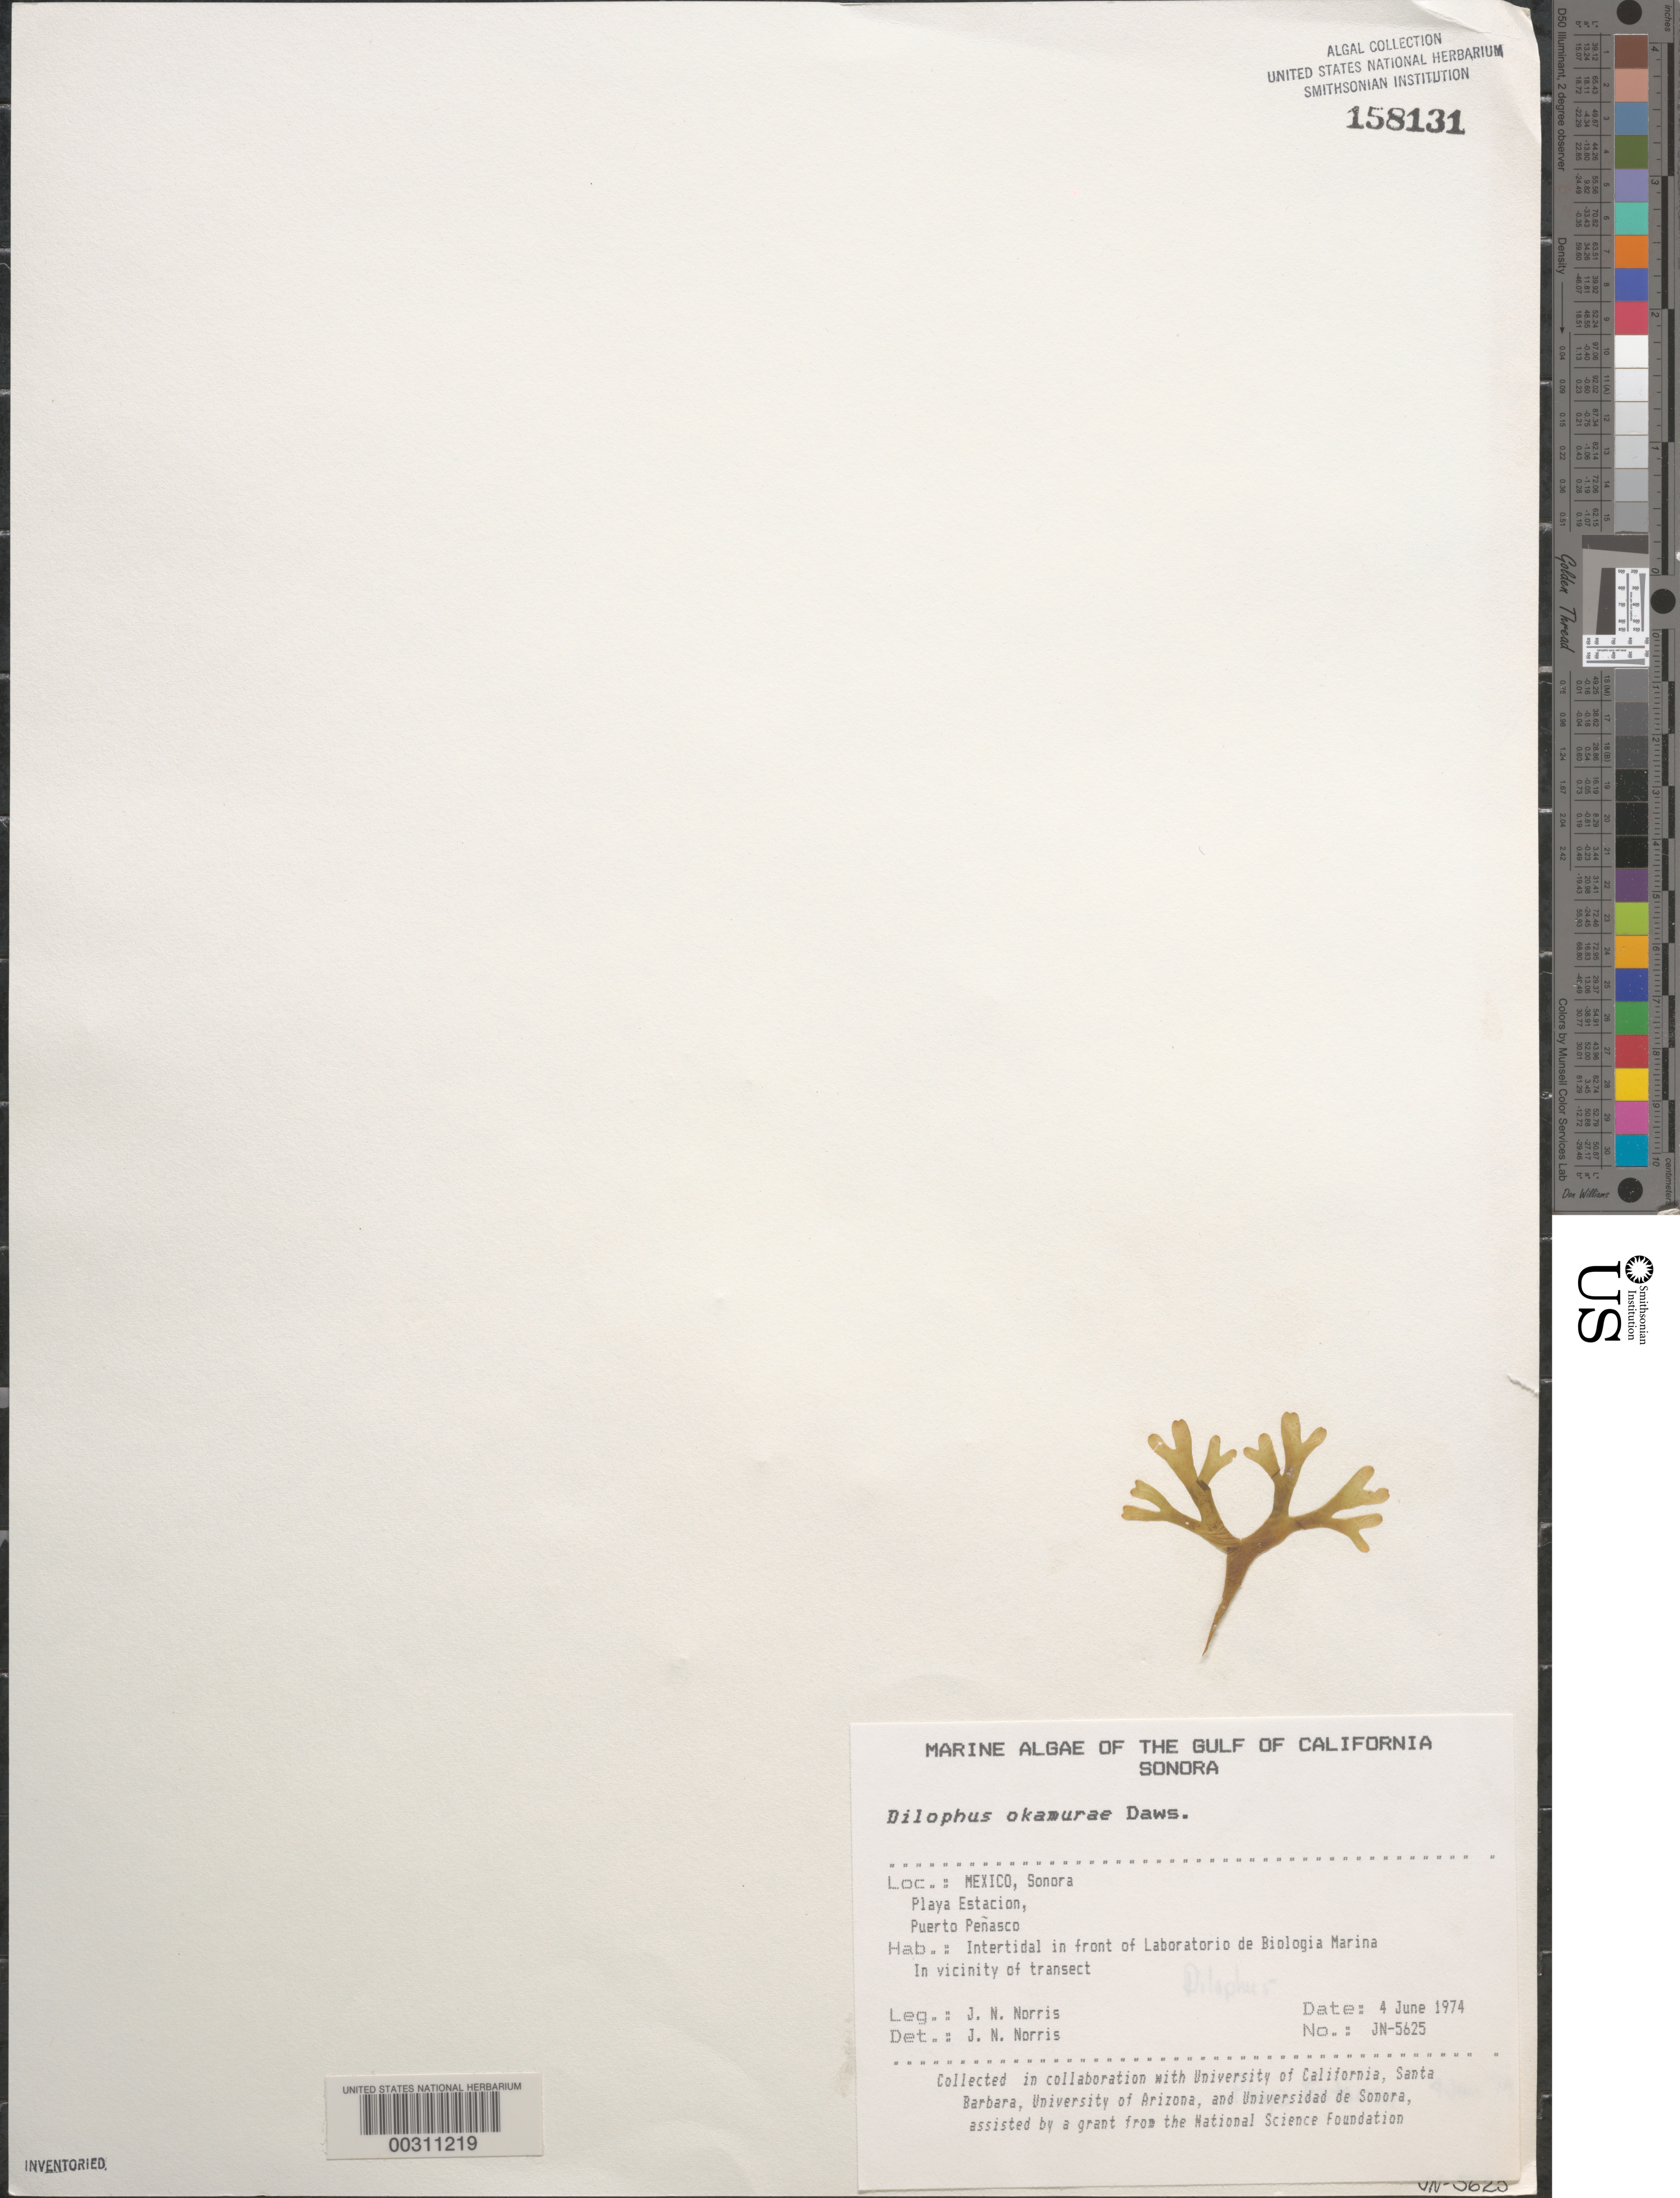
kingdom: Chromista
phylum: Ochrophyta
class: Phaeophyceae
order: Dictyotales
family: Dictyotaceae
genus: Rugulopteryx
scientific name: Rugulopteryx okamurae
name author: (E.Y. Dawson) I.K. Hwang et al.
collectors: J. N. Norris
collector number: JN-5625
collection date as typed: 04 Jun 1974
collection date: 1974-06-04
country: Mexico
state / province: Sonora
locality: Playa Estacion, Puerto Penasco, Laboratorio de Biologia Marina shore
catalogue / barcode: US 158131